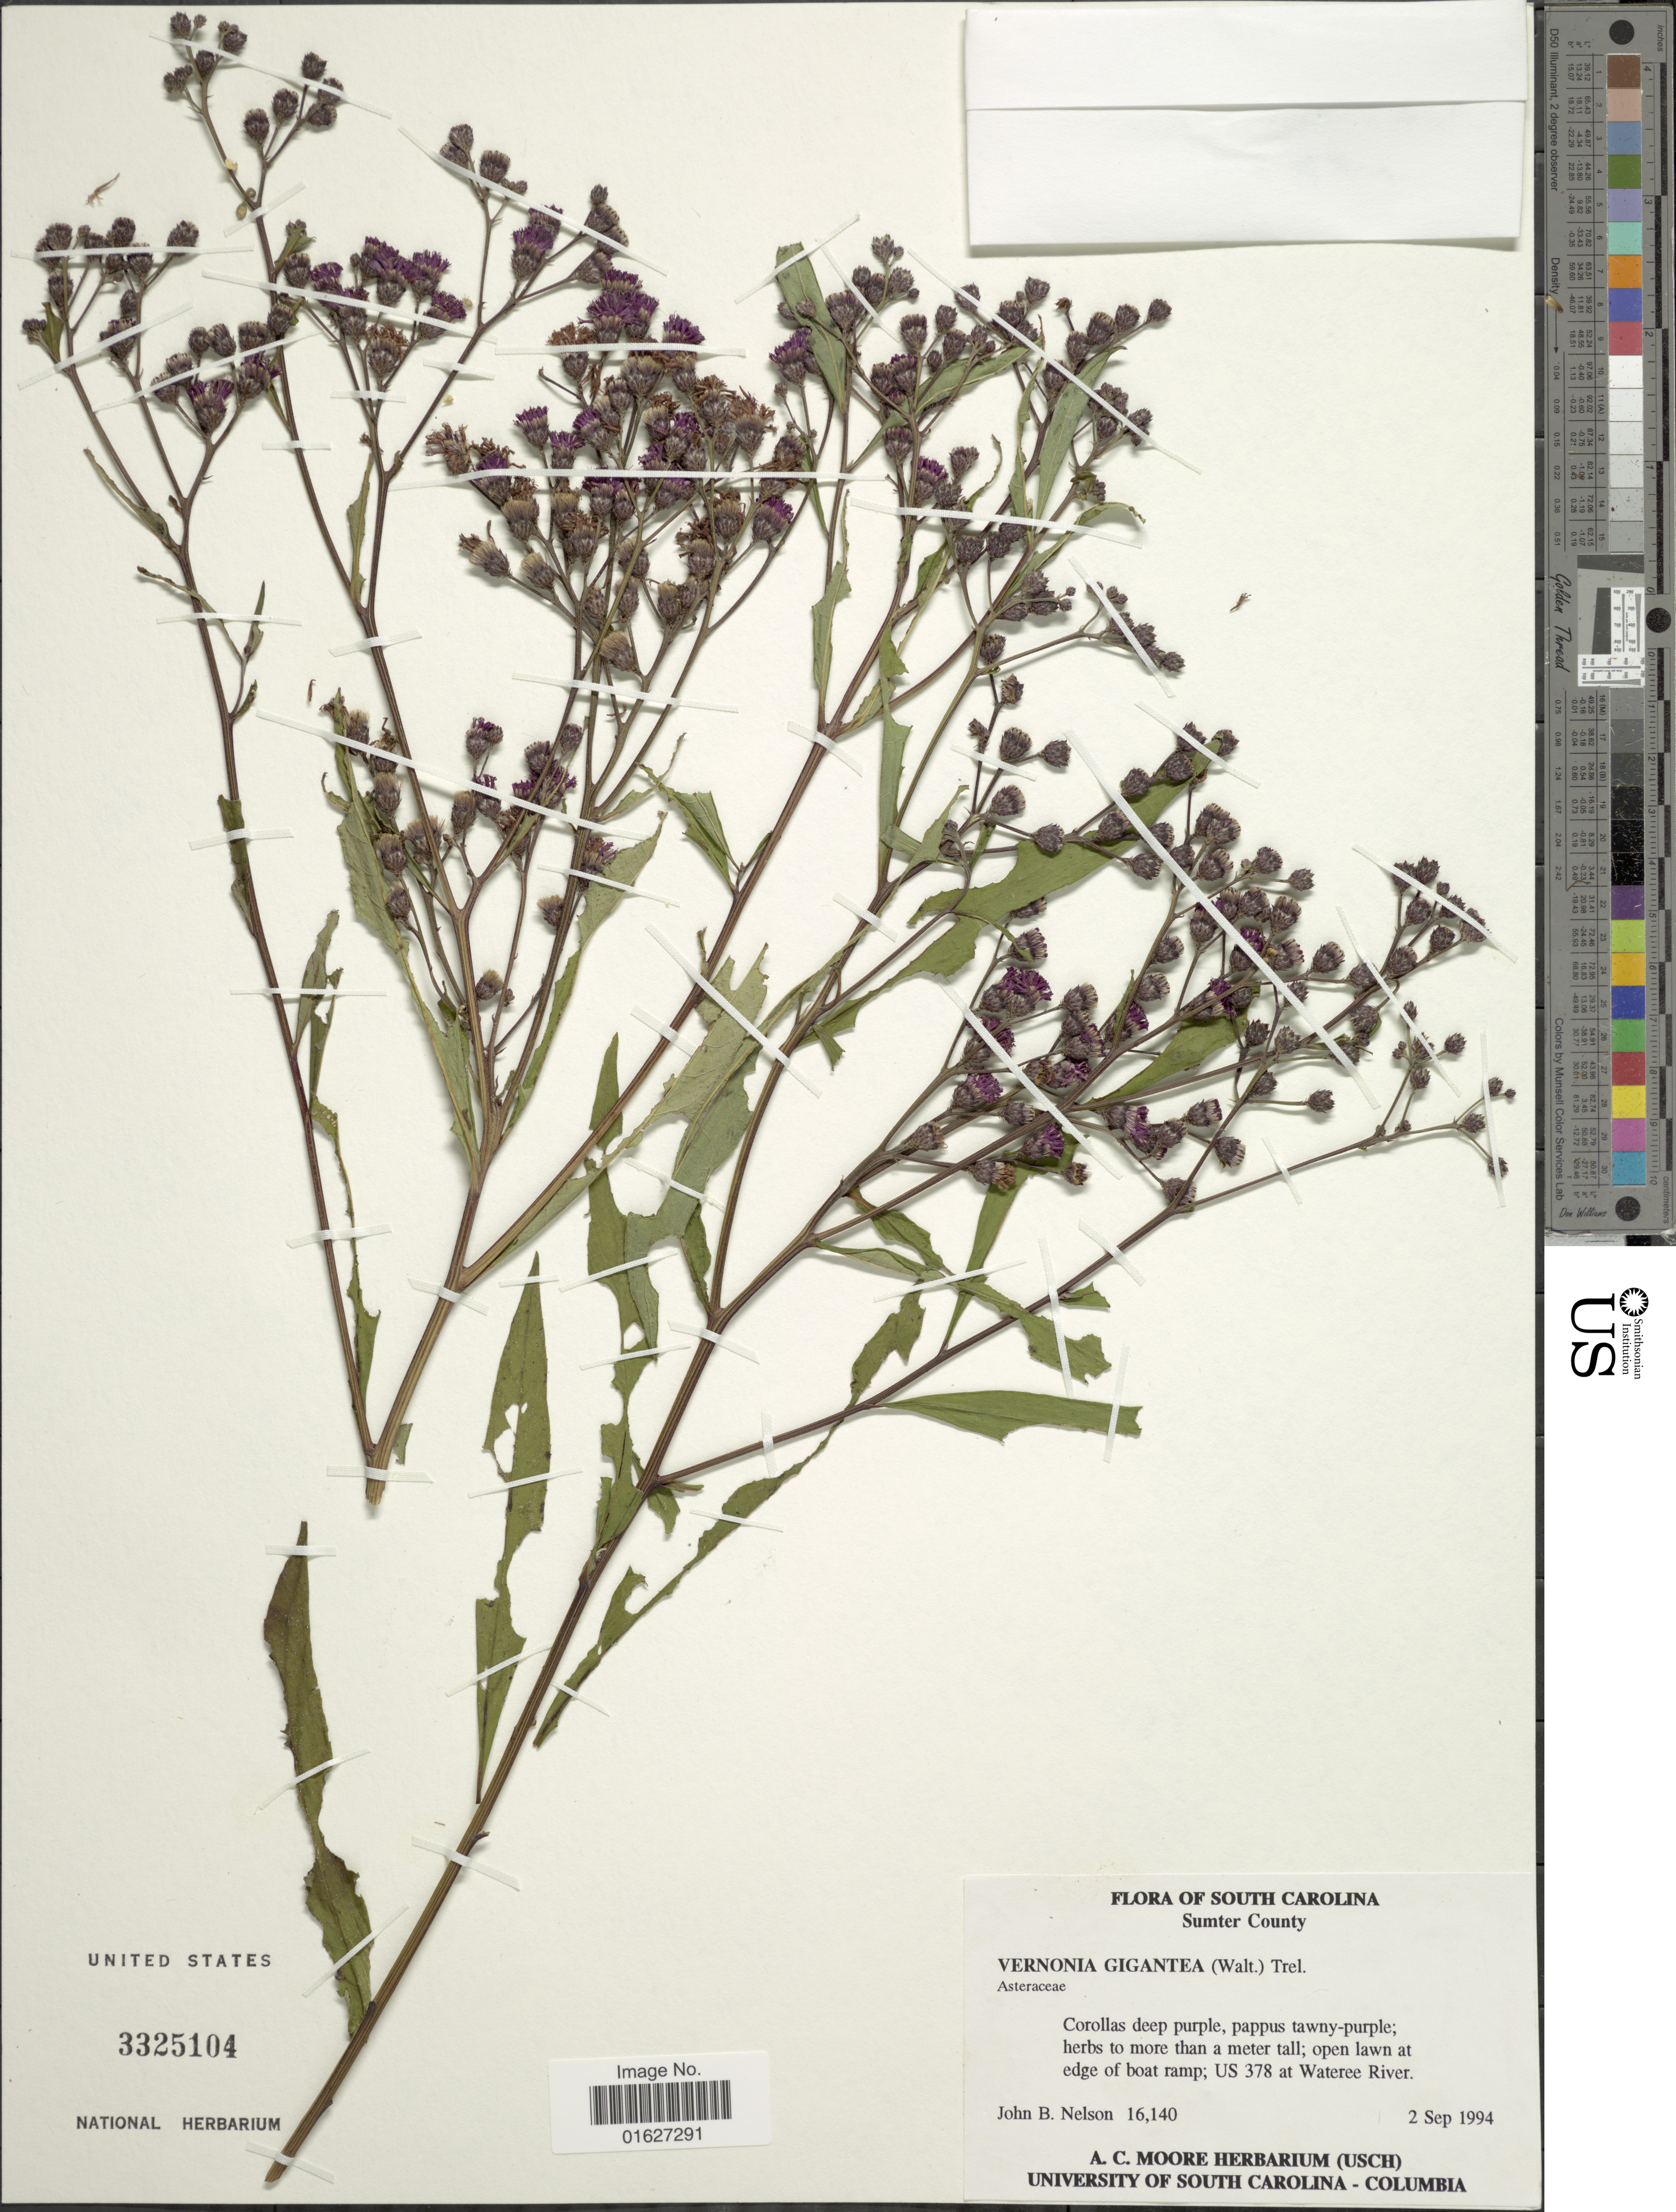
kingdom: Plantae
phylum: Tracheophyta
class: Magnoliopsida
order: Asterales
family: Asteraceae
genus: Vernonia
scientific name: Vernonia gigantea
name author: (Walter) Trel.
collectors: J. B. Nelson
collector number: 16140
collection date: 1994-09-02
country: United States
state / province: South Carolina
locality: South Carolina. Sumter County. open lawn at edge of boat ramp; US 378 at Watereen River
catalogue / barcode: US 3325104